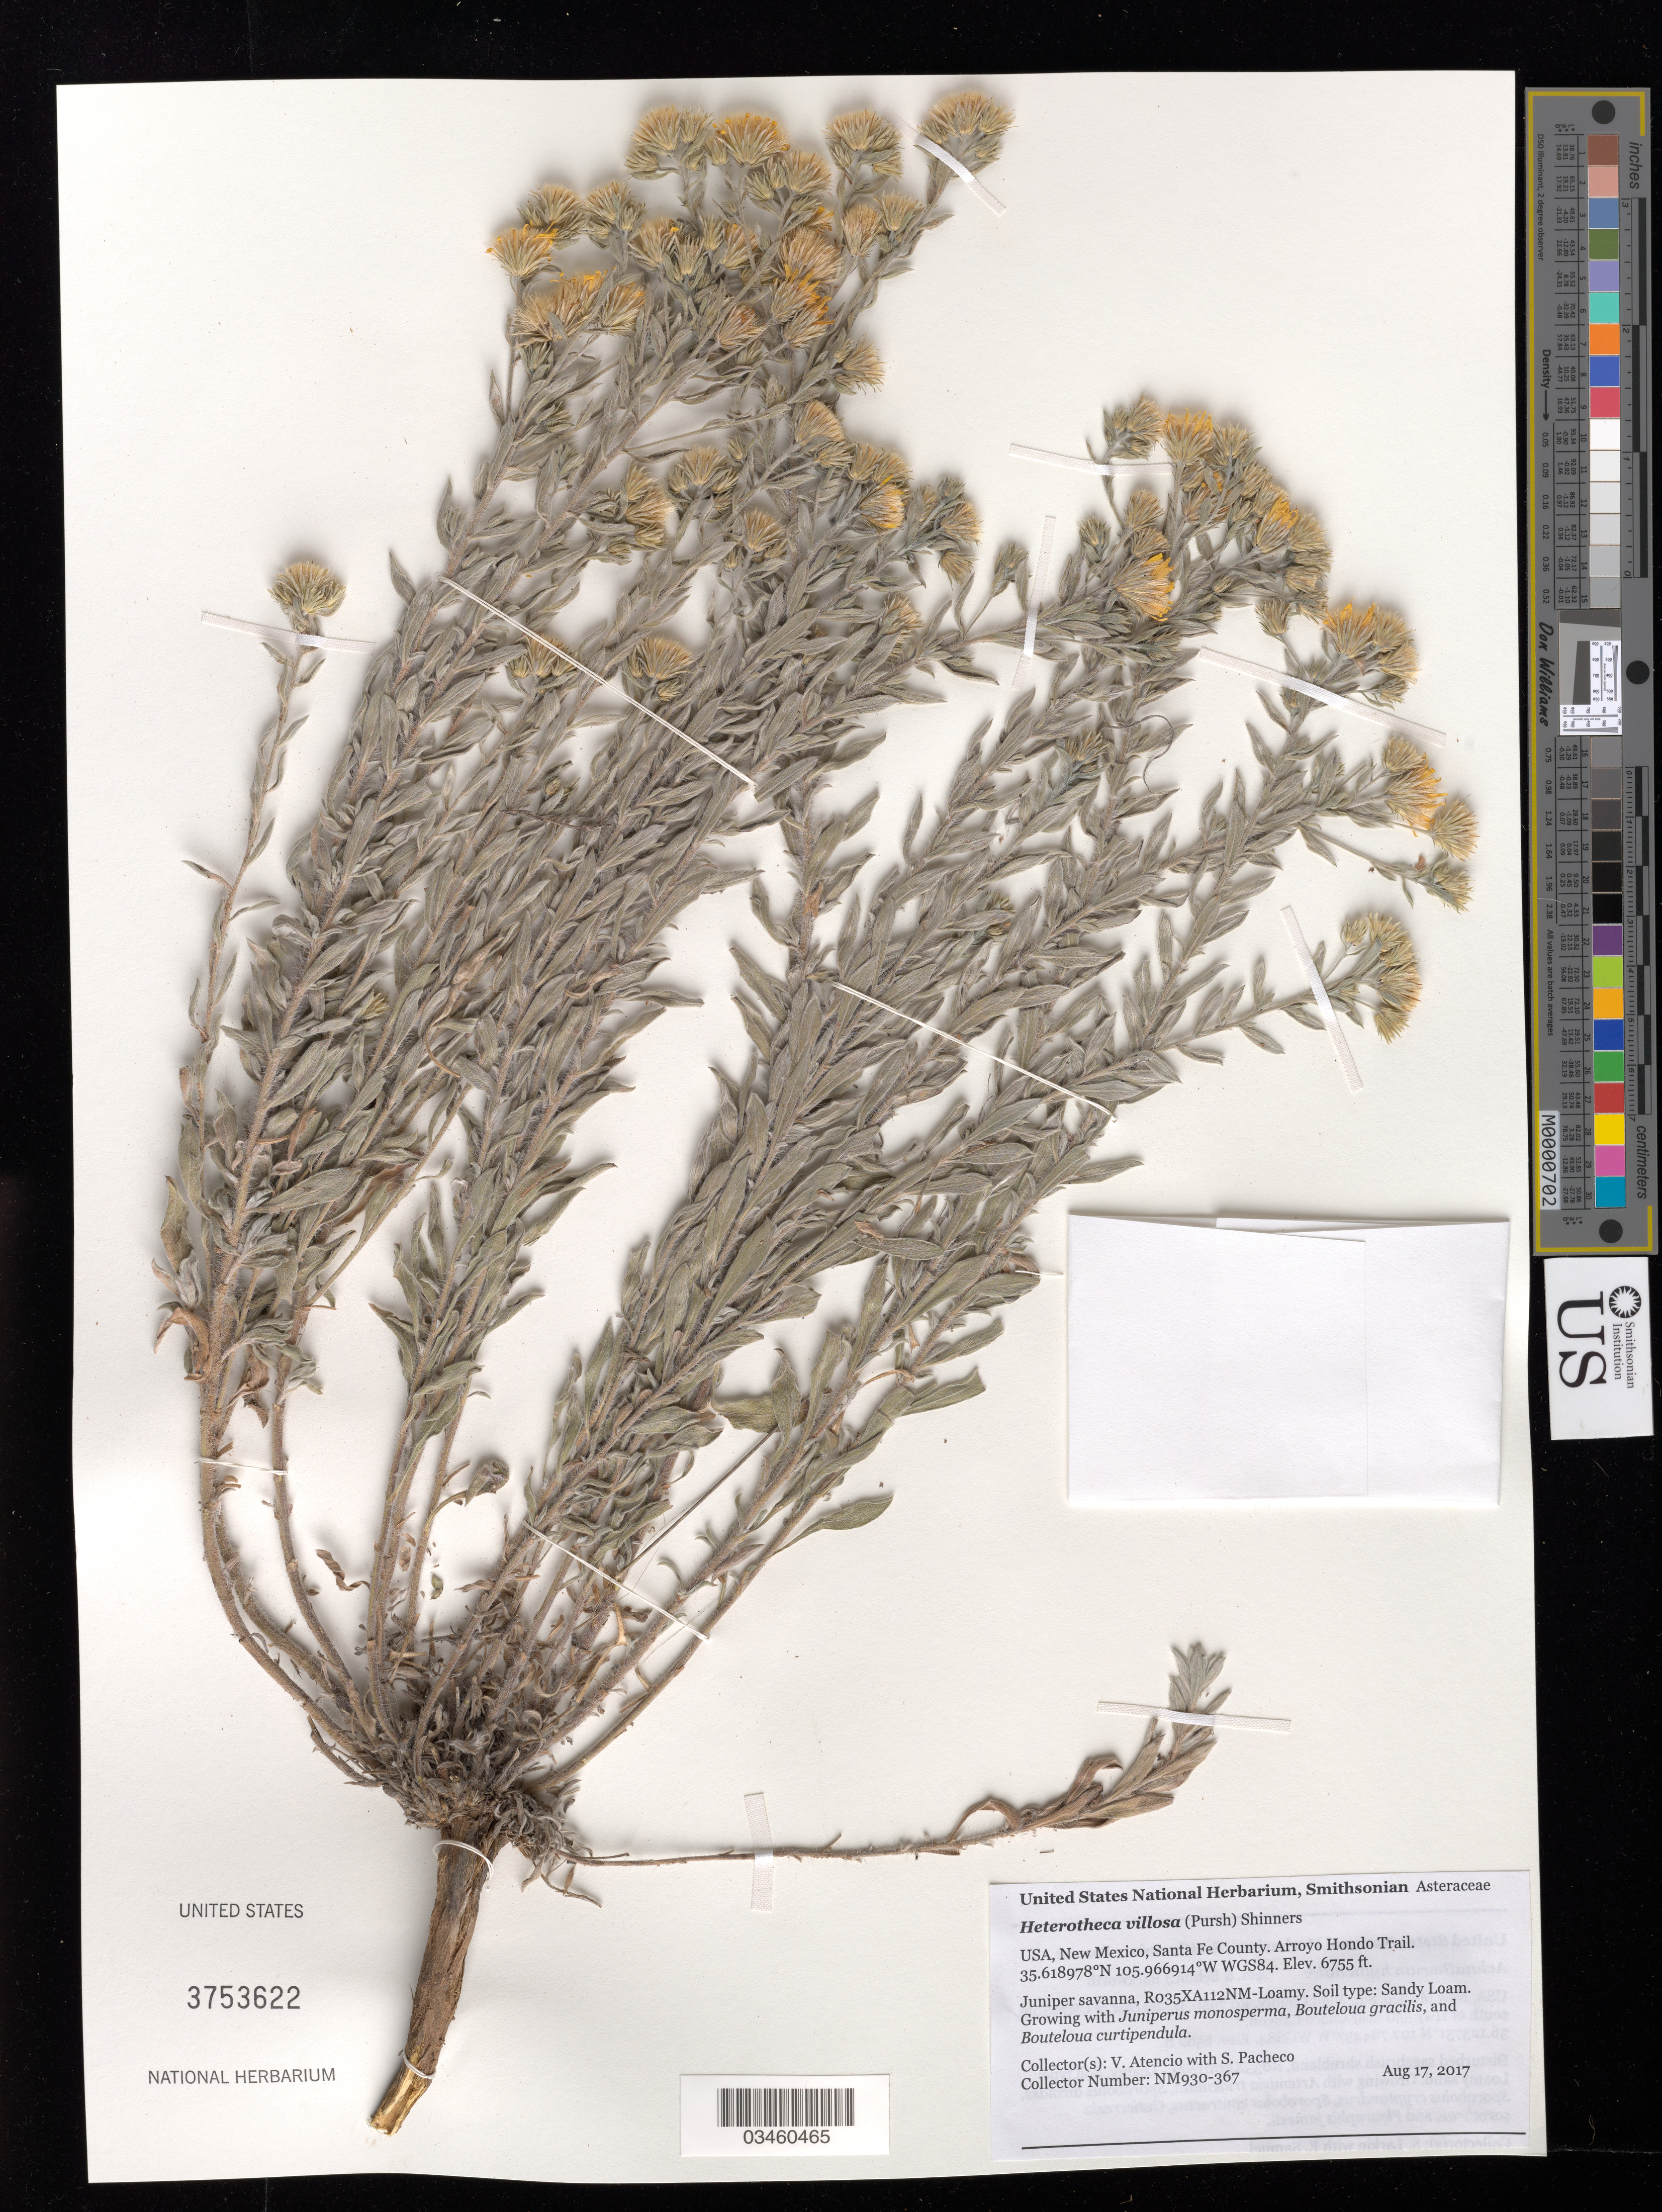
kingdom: Plantae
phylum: Tracheophyta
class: Magnoliopsida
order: Asterales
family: Asteraceae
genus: Heterotheca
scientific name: Heterotheca villosa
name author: (Pursh) Shinners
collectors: V. Atencio & S. Pacheco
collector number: NM930-367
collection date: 2017-08-17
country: United States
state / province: New Mexico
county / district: Santa Fe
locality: Sana Fe Open Space, Arroyo Hondo Trail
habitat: R035XA112NM-Loamy. Sandy loam. Juniper savanna.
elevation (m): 2059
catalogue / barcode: US 3753622